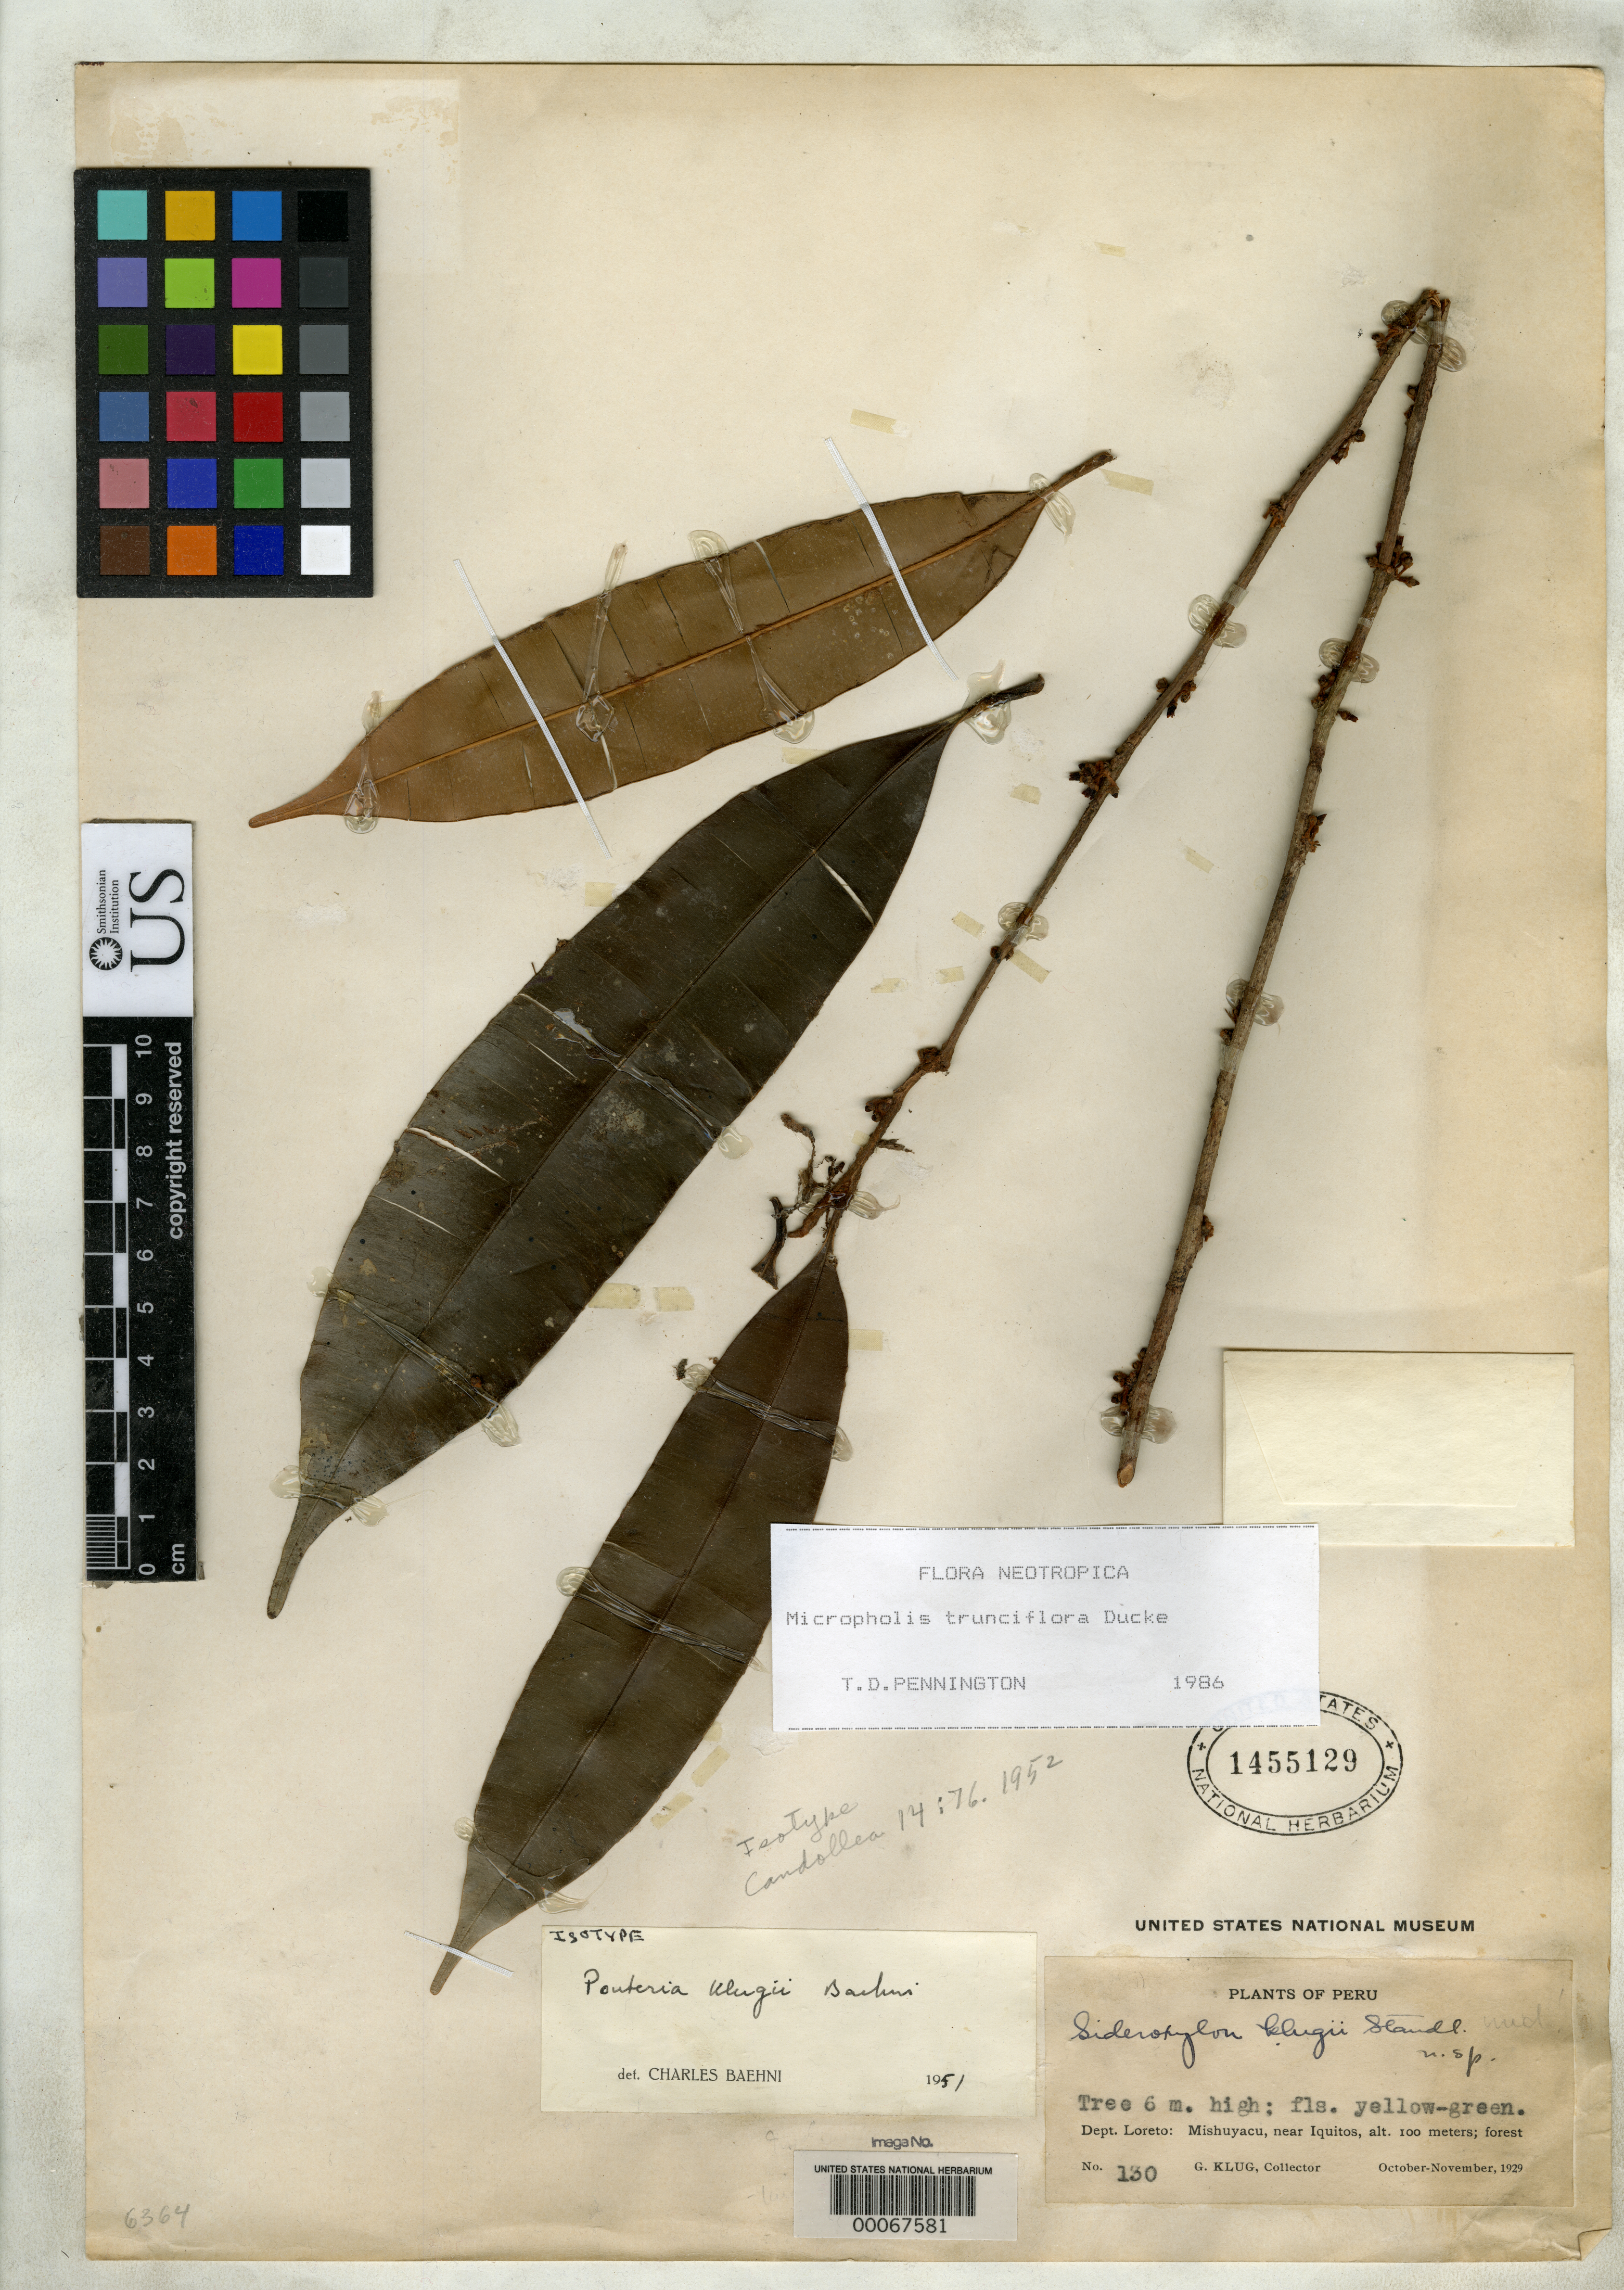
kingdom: Plantae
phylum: Tracheophyta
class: Magnoliopsida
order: Ericales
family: Sapotaceae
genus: Pouteria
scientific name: Pouteria klugii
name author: Baehni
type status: Isotype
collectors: G. Klug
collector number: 130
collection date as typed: Oct 1929 to -- Nov 1929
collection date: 1929-10/1929-11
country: Peru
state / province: Loreto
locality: Mishuyacu, near Iquitos.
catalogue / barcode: US 1455129